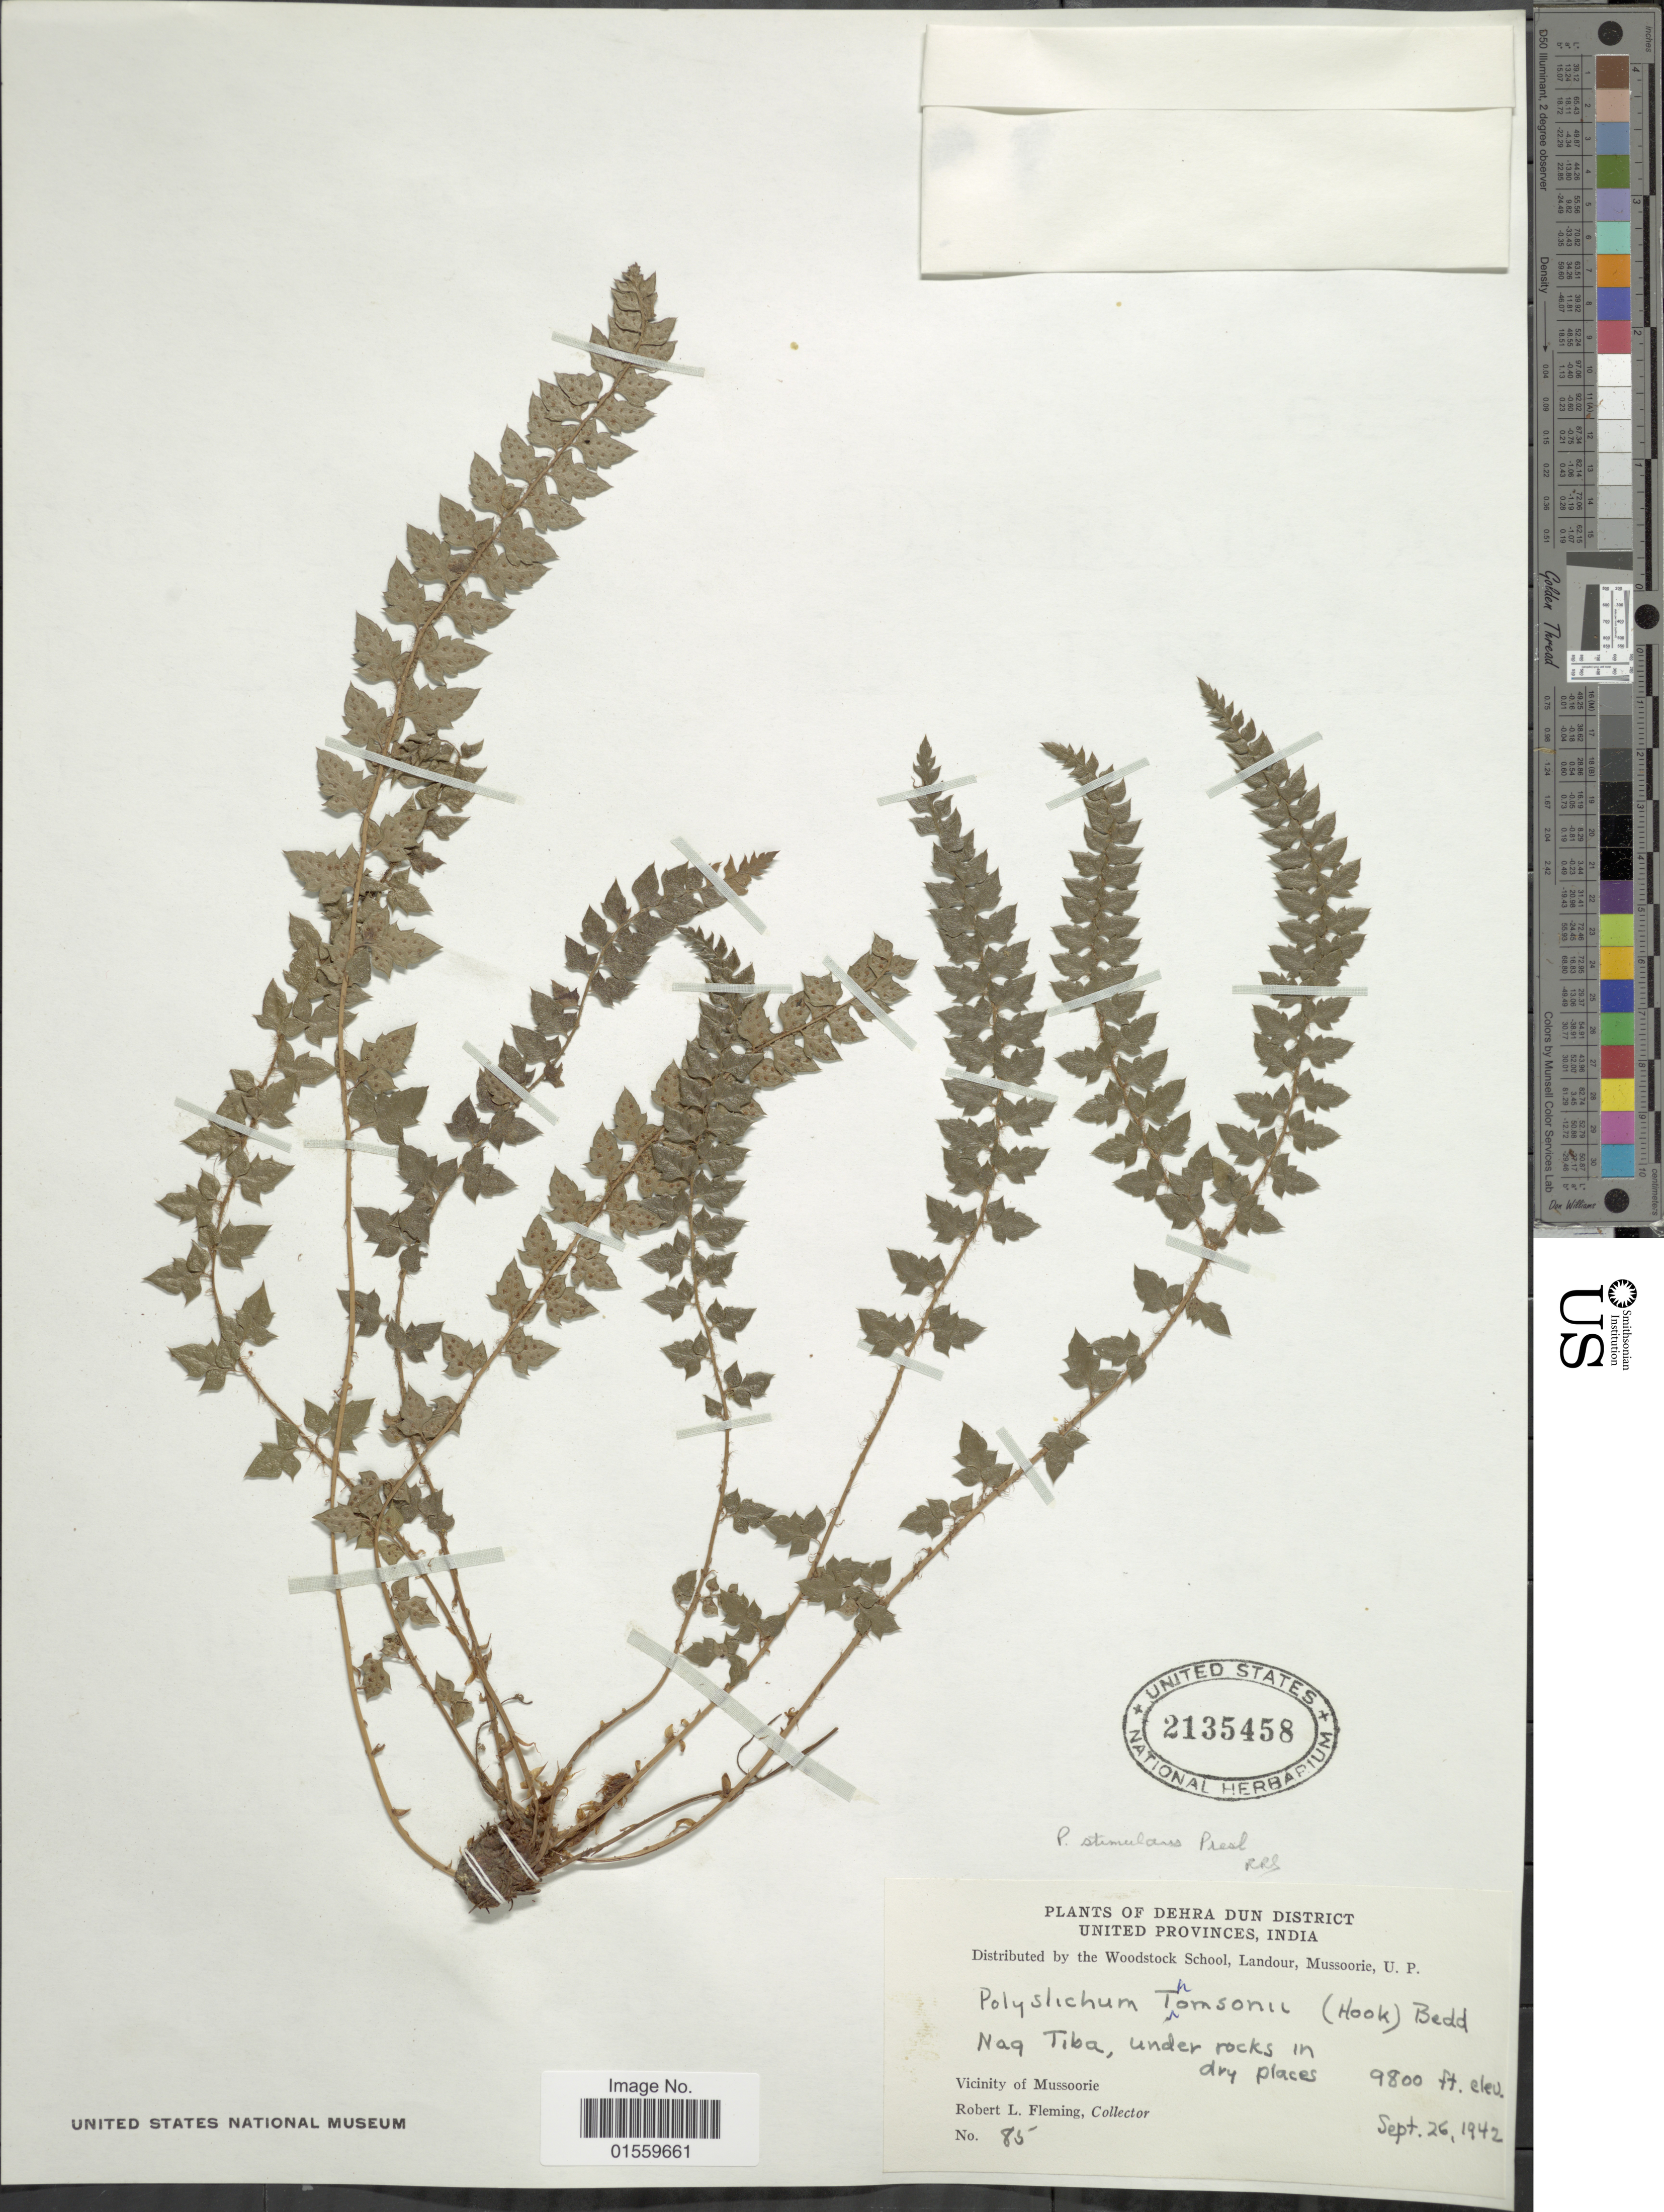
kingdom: Plantae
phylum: Tracheophyta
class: Polypodiopsida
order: Polypodiales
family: Dryopteridaceae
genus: Polystichum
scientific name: Polystichum stimulans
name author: (Kunze ex Mett.) Bedd.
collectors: R. Fleming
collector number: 85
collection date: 1942-09-26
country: India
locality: Dehra Dun District, United Provinces, India, Vicinity of Mussoorie.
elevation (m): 2987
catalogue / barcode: US 2135458